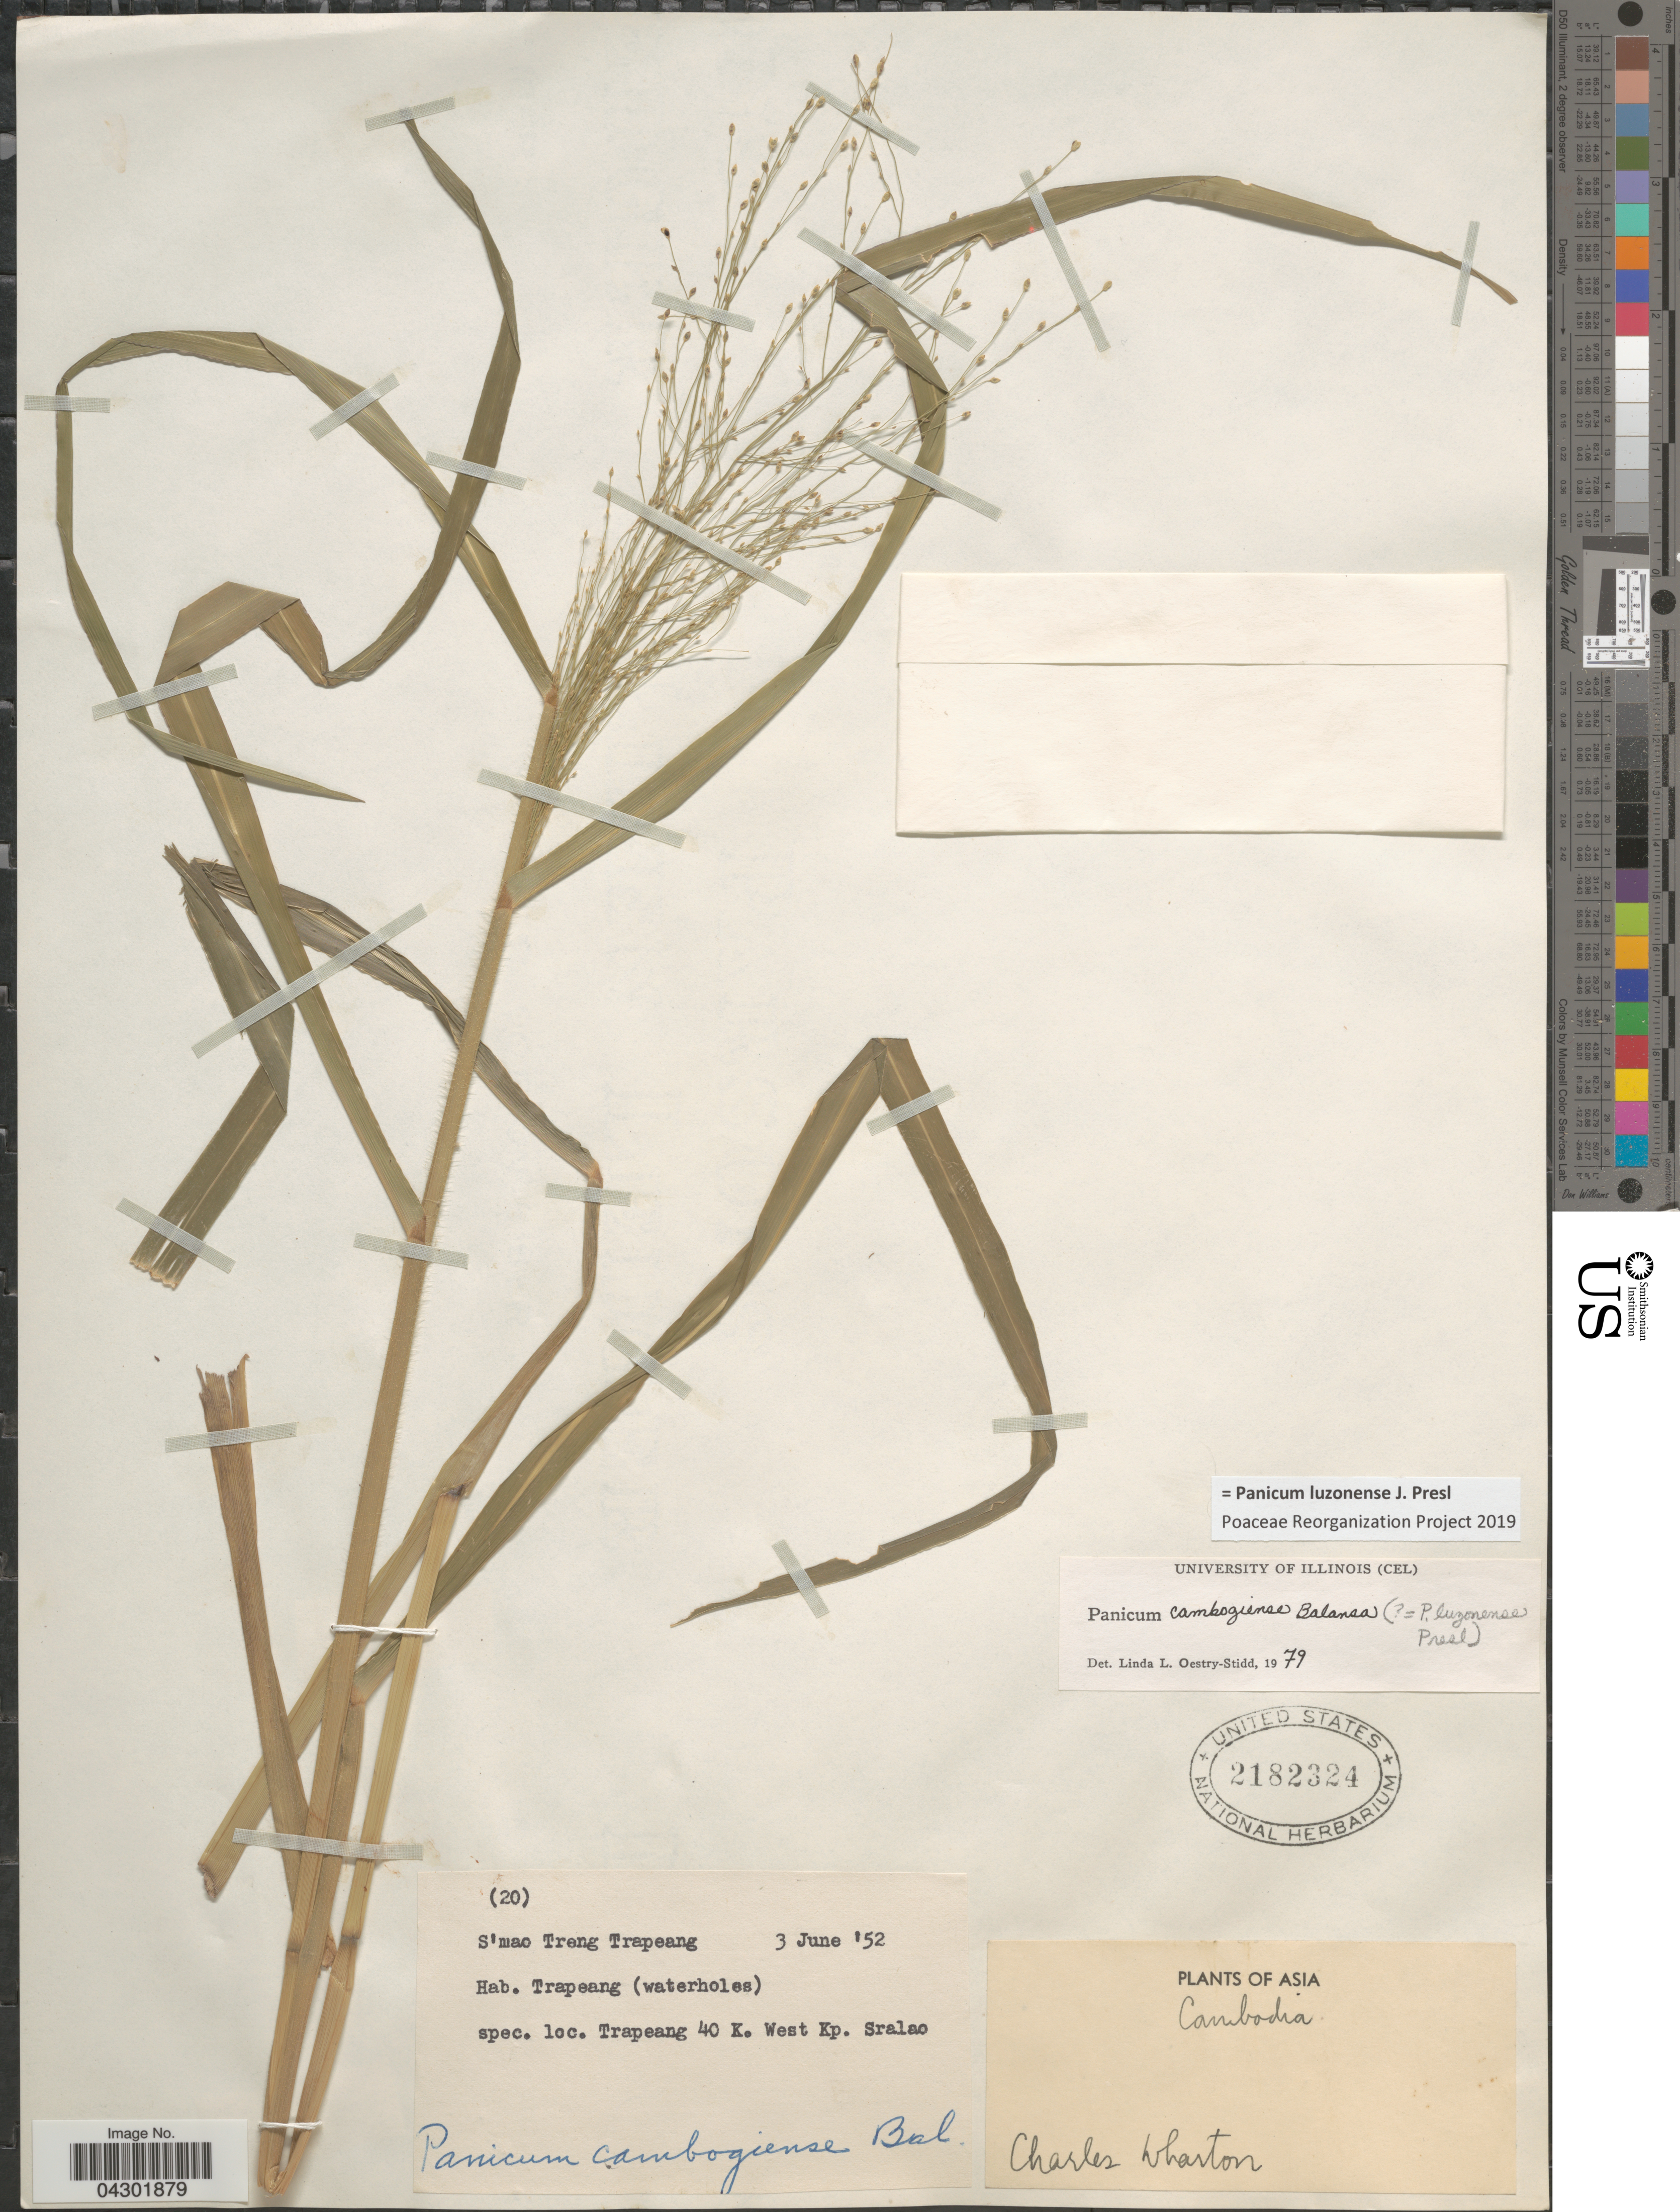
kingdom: Plantae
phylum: Tracheophyta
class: Liliopsida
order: Poales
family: Poaceae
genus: Panicum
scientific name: Panicum luzonense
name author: J. Presl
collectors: C. Wharton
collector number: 20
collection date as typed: Transcribed d/m/y: 3/6/52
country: Cambodia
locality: S'mao Treng Trapeang. Trapeang (waterholes). Trapeang 40K. West Kp. Sralao.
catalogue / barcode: US 2182324